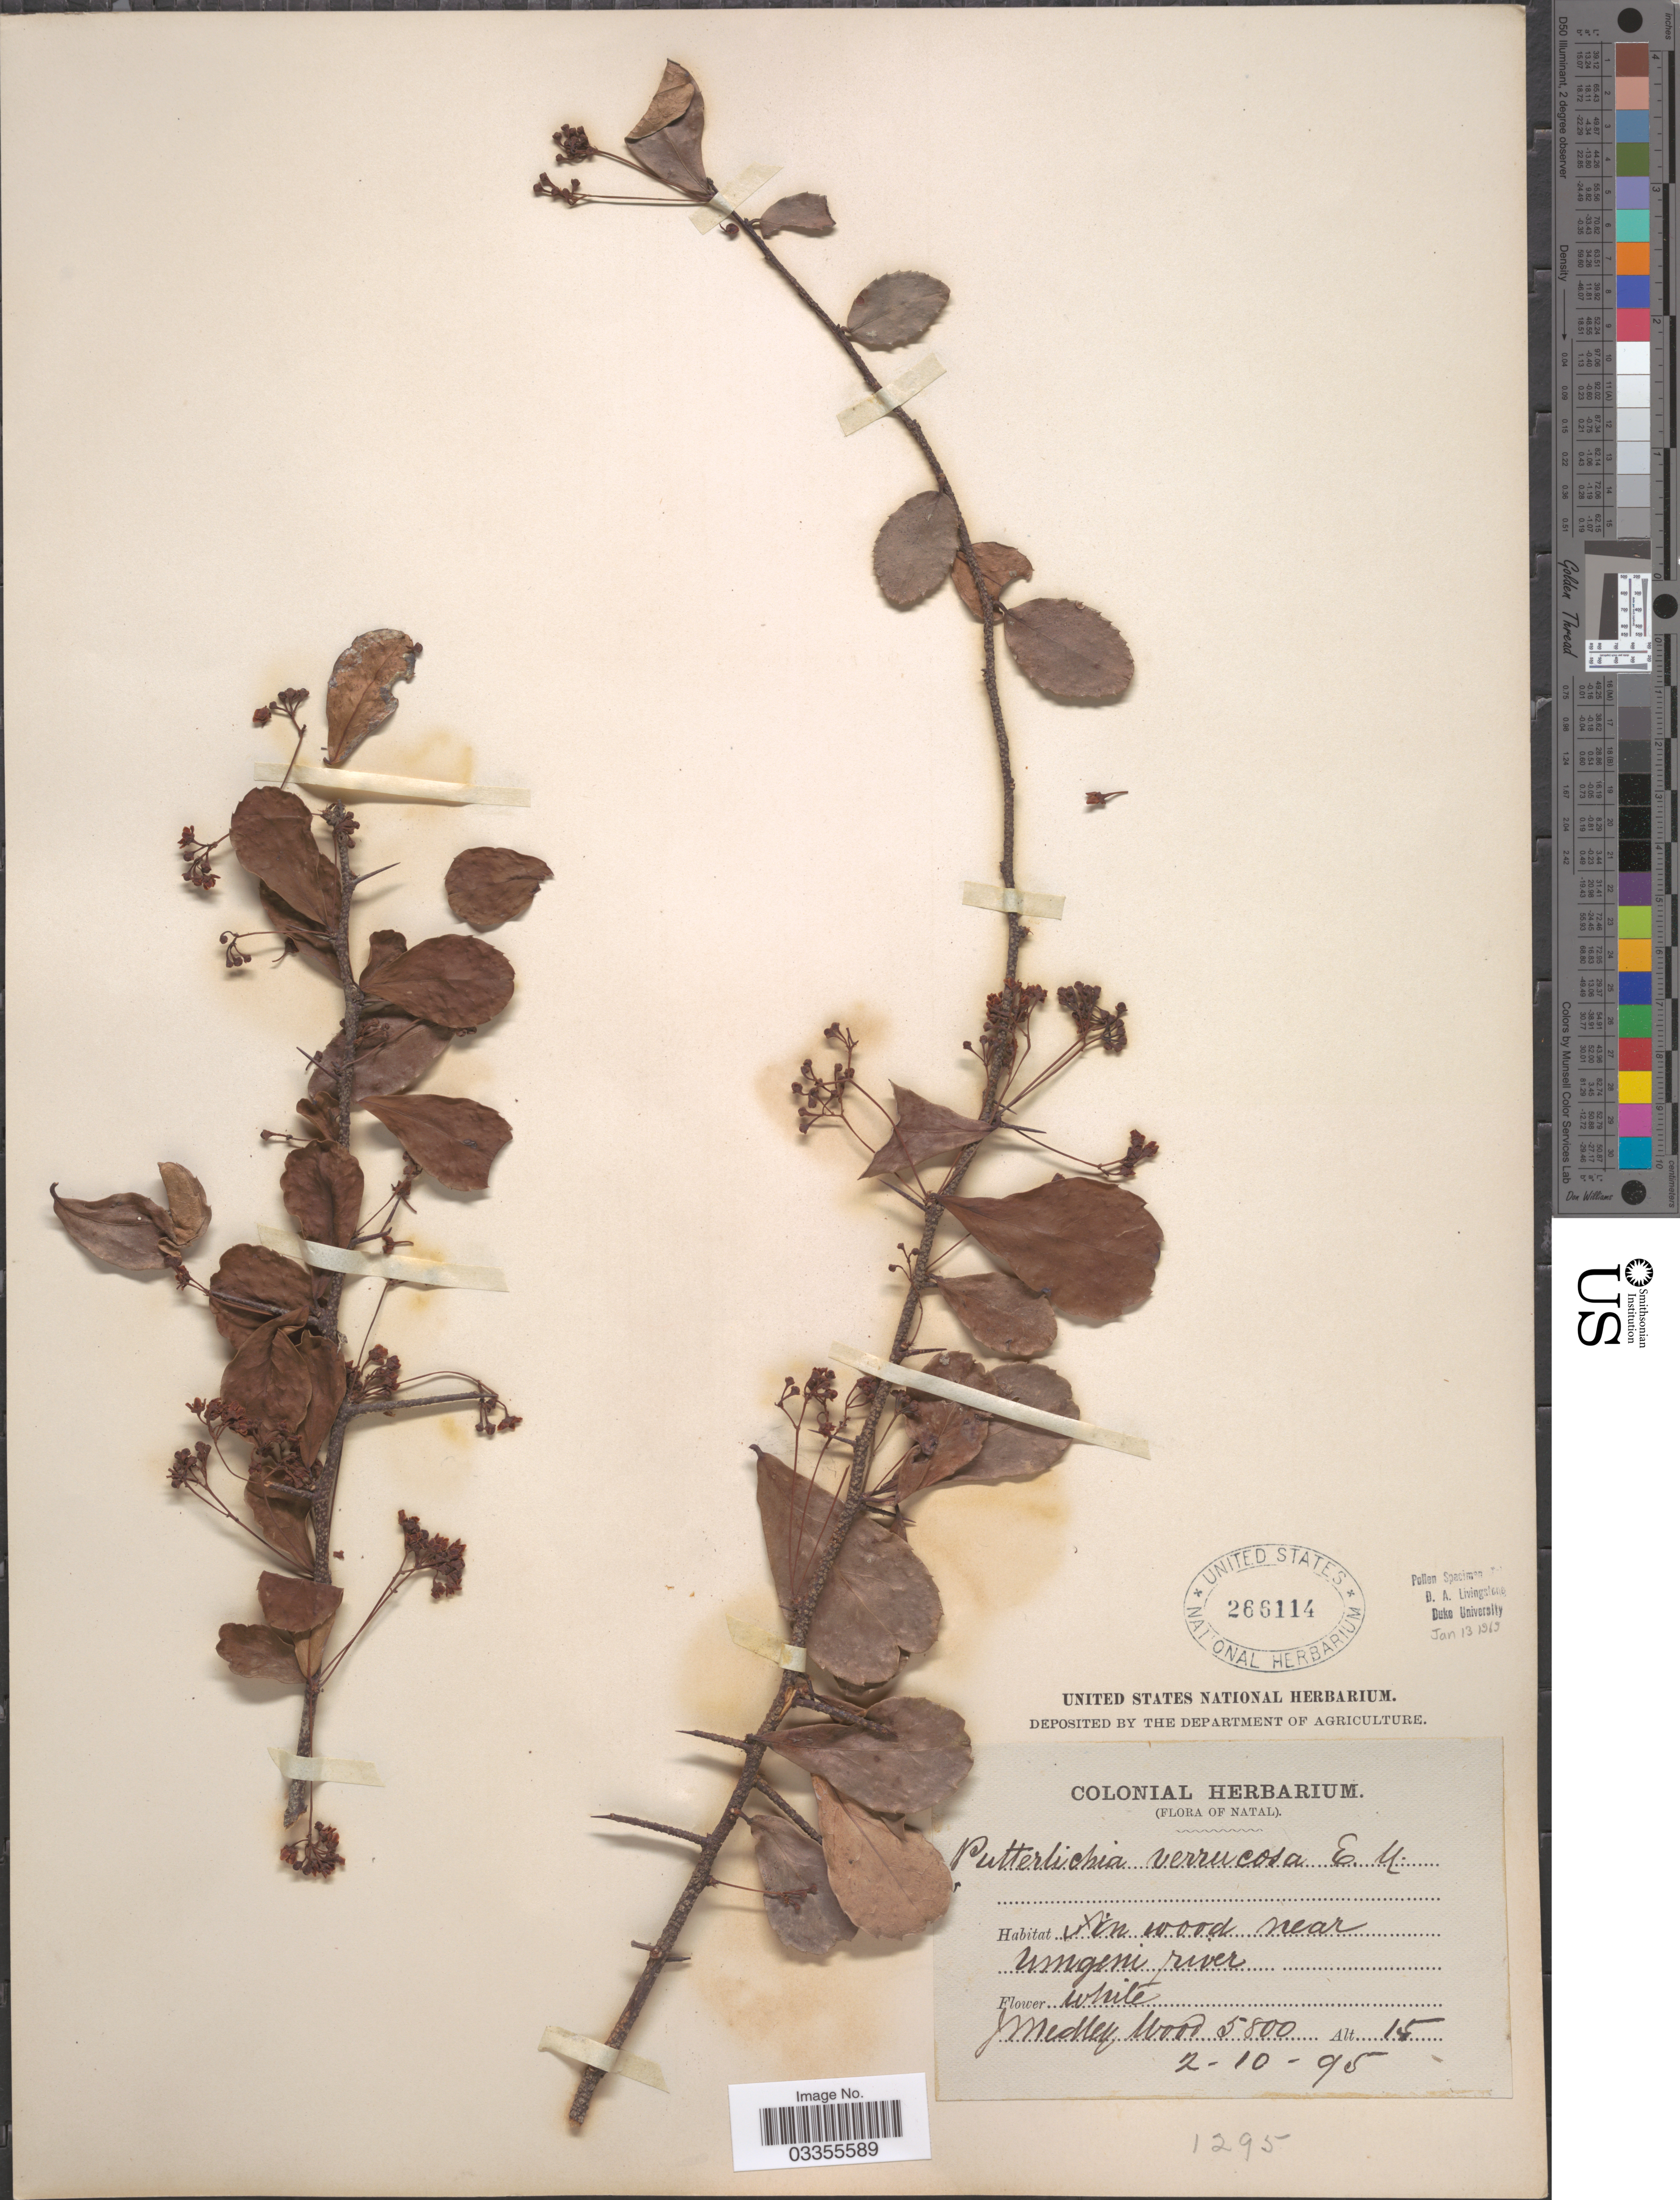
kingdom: Plantae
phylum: Tracheophyta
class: Magnoliopsida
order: Celastrales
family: Celastraceae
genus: Putterlickia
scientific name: Putterlickia verrucosa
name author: (E. Mey. ex Sond.) Szyszyl.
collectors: J. Medley Wood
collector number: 5800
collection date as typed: Transcribed d/m/y: 2/10/95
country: South Africa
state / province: KwaZulu-Natal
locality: Natal. In wood near Umgeni river.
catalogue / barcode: US 266114